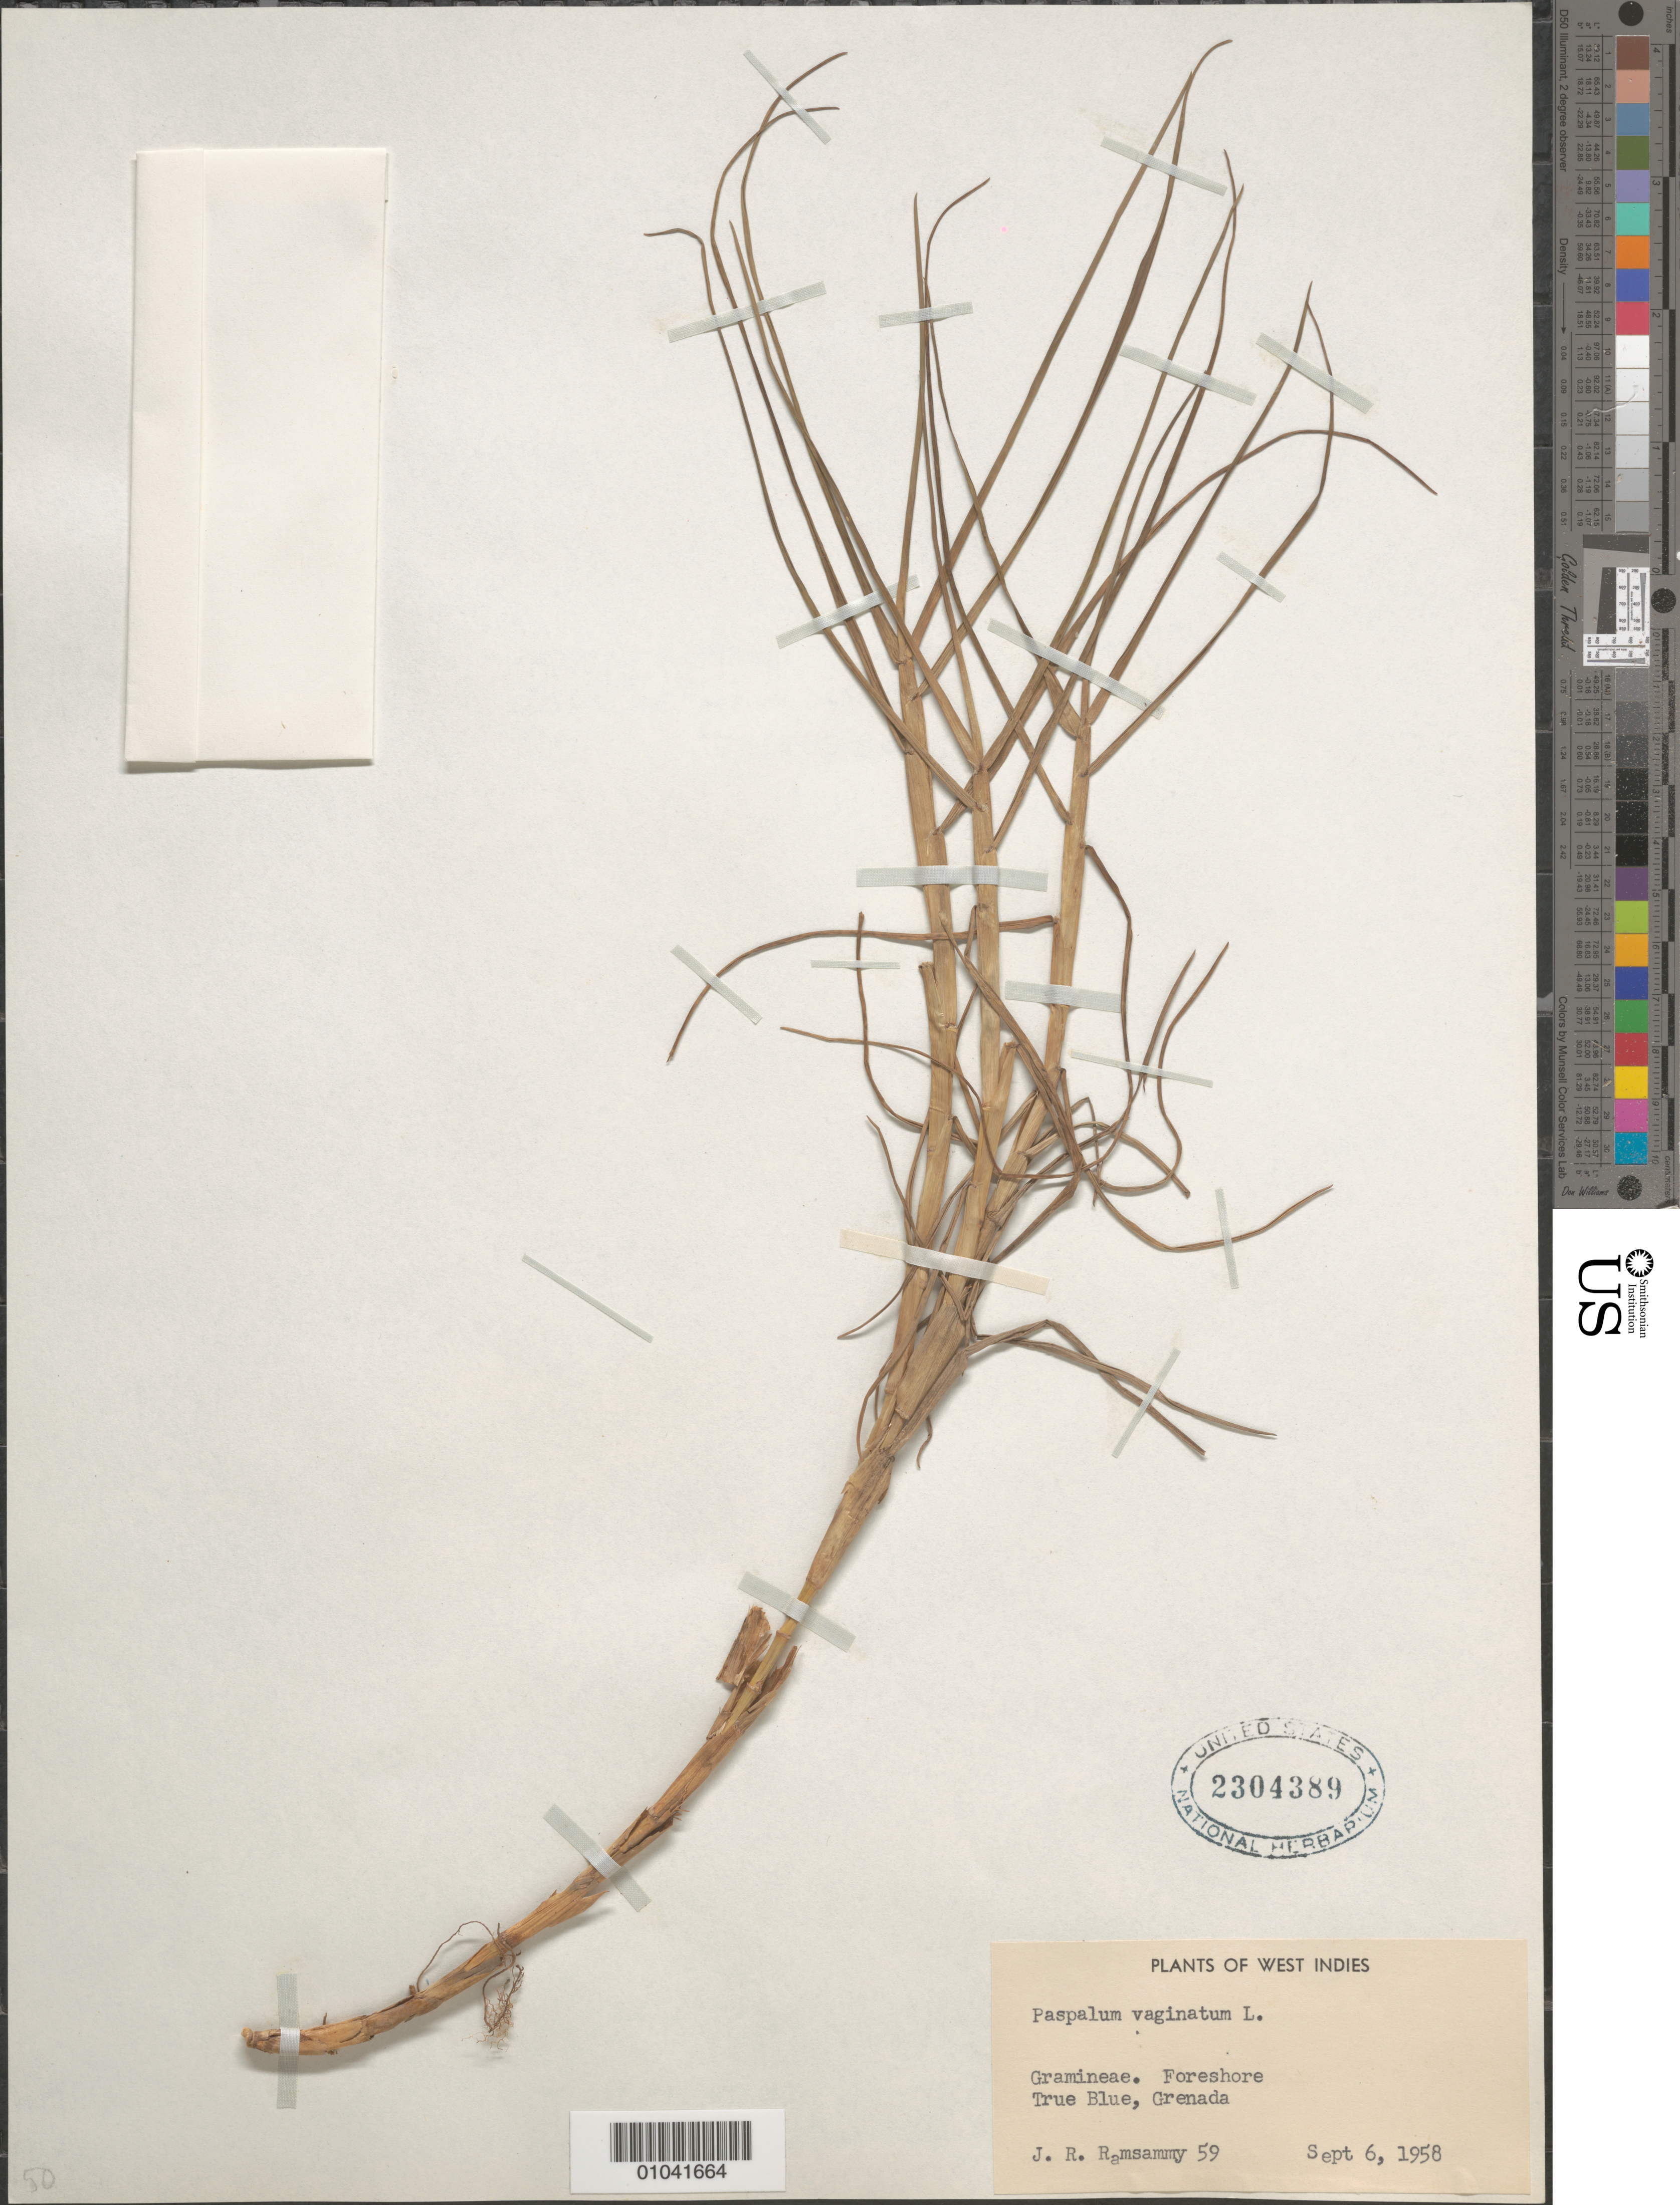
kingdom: Plantae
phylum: Tracheophyta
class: Liliopsida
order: Poales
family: Poaceae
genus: Paspalum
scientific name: Paspalum vaginatum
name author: Sw.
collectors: J. Ramsammy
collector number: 59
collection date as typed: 06 Sep 1958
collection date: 1958-09-06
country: Grenada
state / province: Saint John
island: Grenada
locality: True Blue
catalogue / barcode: US 2304389